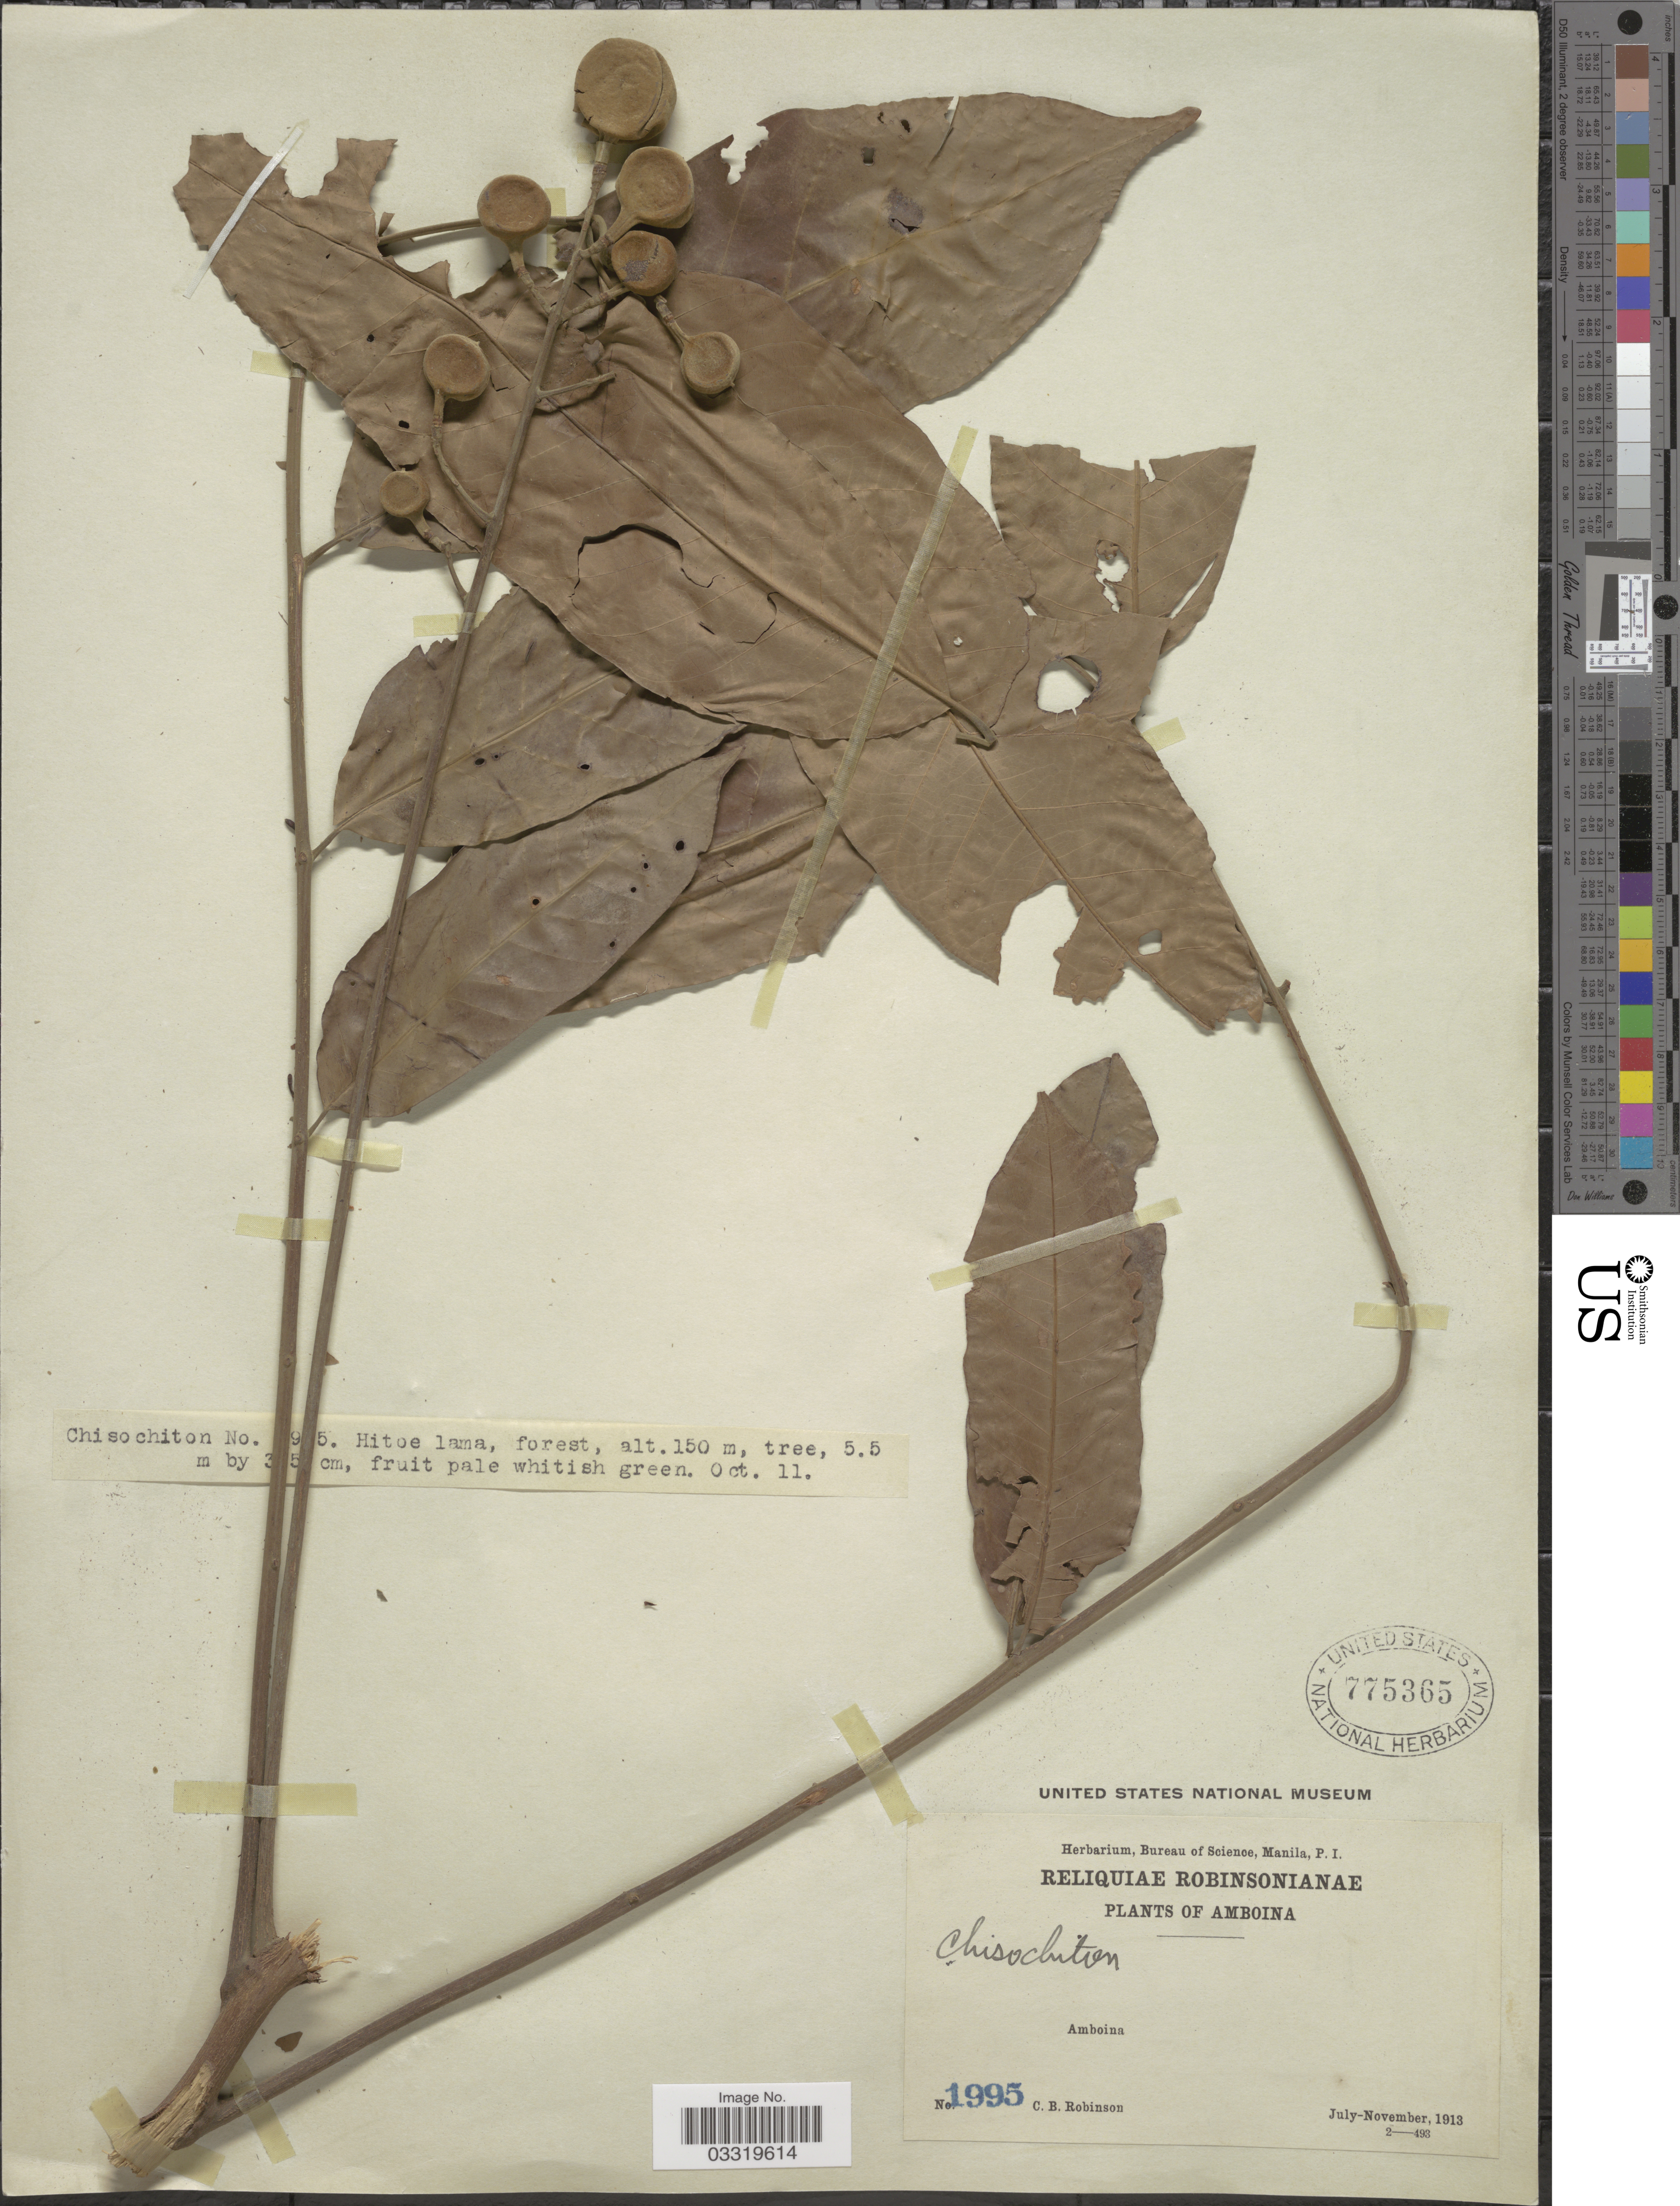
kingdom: Plantae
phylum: Tracheophyta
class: Magnoliopsida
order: Sapindales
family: Meliaceae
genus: Chisocheton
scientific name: Chisocheton sp.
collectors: C. Robinson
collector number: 1995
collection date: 1913-07/1913-11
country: Indonesia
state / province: Maluku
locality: Amboina.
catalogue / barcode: US 775365